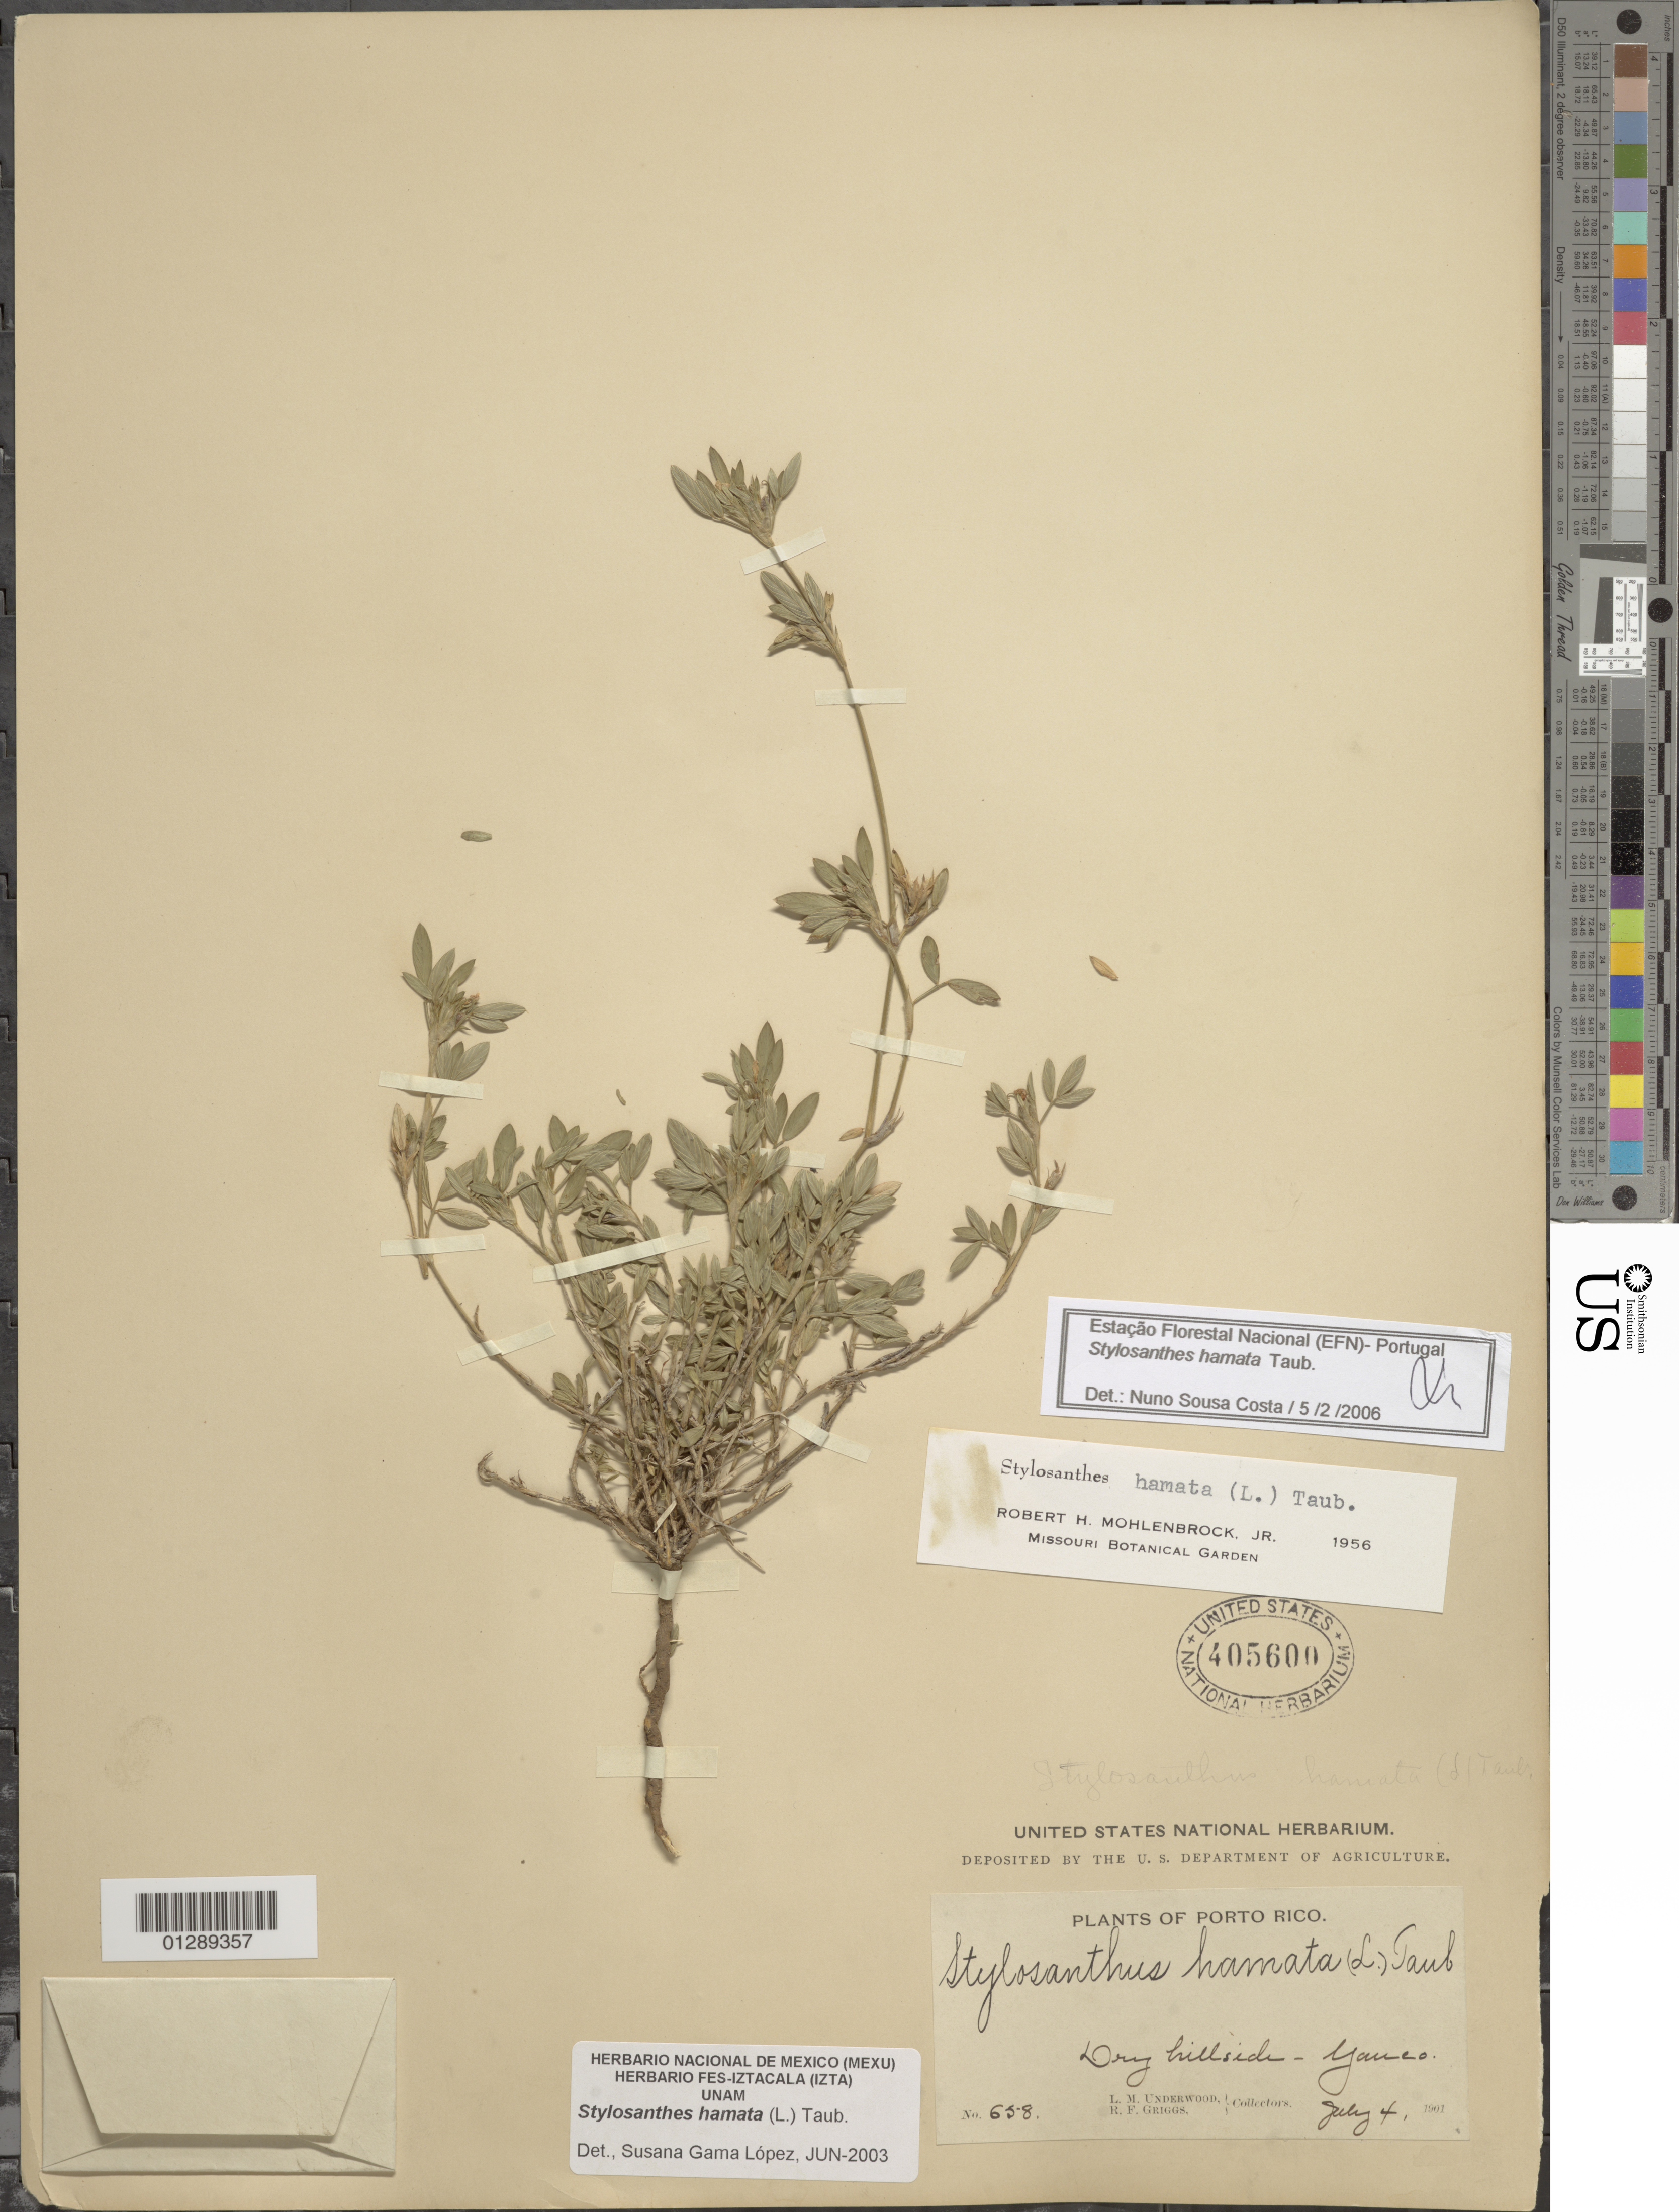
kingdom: Plantae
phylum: Tracheophyta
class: Magnoliopsida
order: Fabales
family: Fabaceae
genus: Stylosanthes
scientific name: Stylosanthes hamata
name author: (L.) Taub.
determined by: Sousa Costa, N. M., (EFN)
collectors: L. M. Underwood & R. F. Griggs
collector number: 658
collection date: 1901-07-04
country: Puerto Rico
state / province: Yauco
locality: Yauco.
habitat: Dry hilside.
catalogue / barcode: US 405600